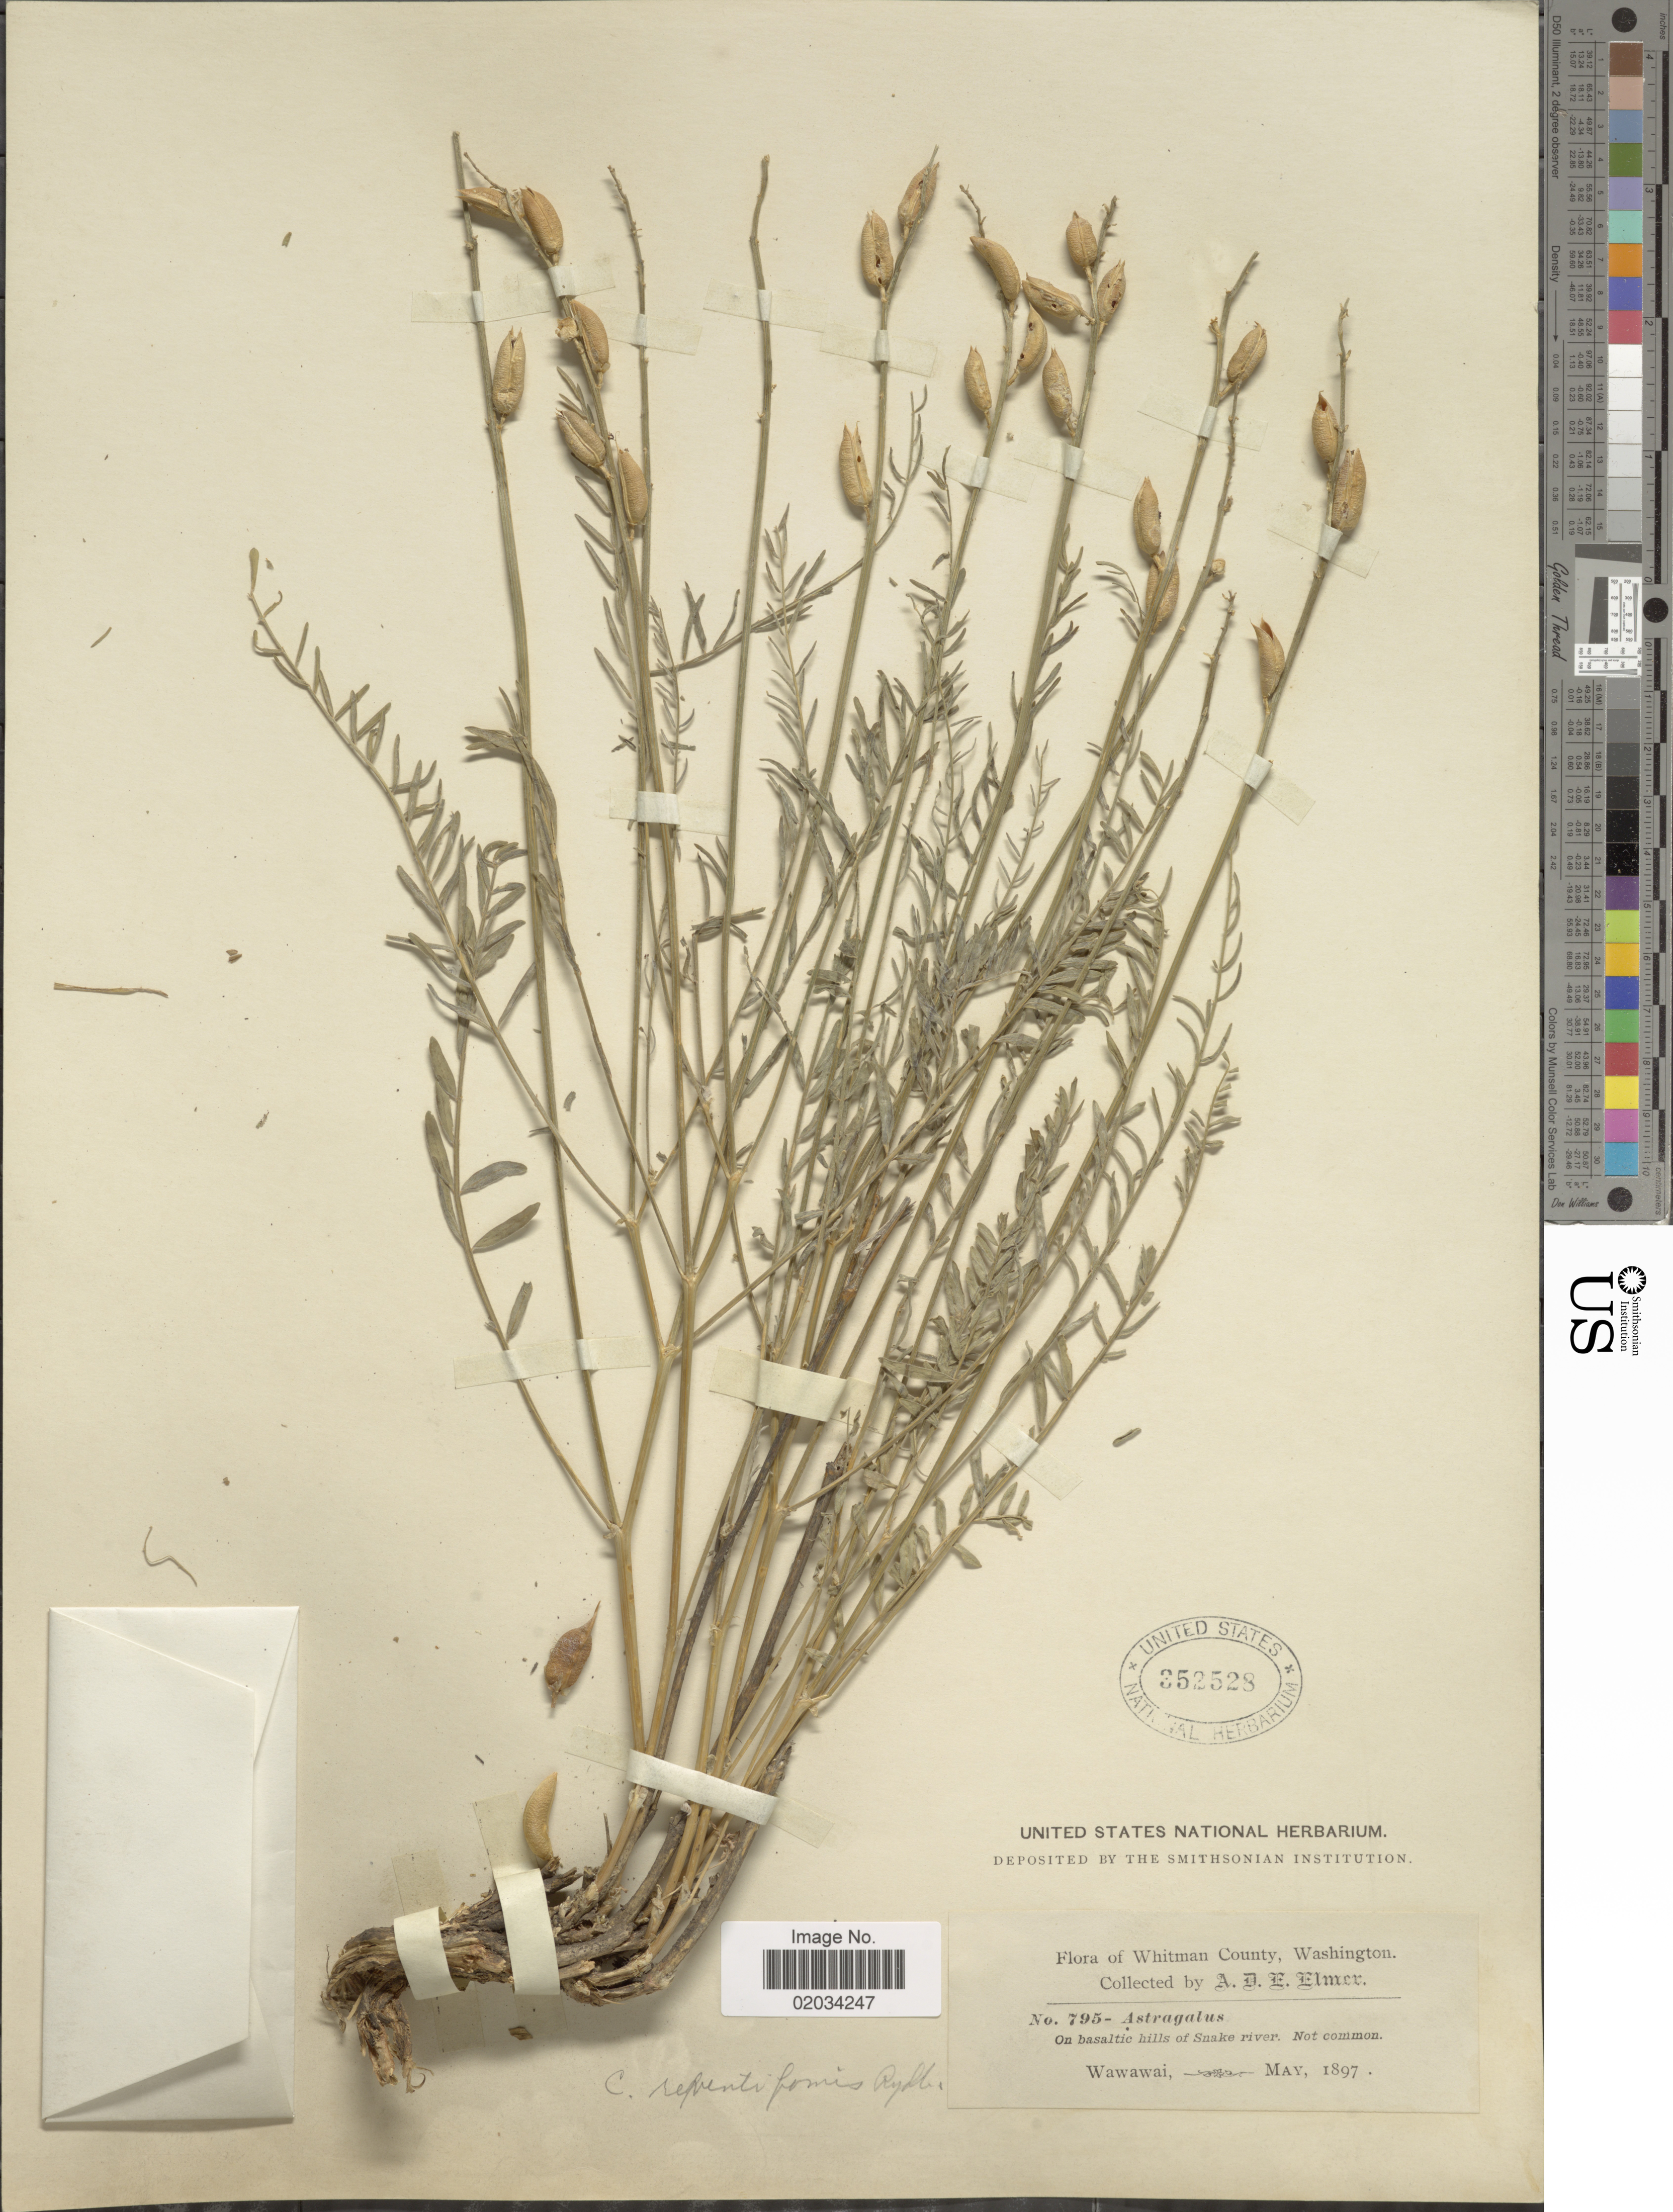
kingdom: Plantae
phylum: Tracheophyta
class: Magnoliopsida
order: Fabales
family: Fabaceae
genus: Astragalus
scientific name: Astragalus reventiformis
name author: (Rydb.) Barneby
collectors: A. D. E. Elmer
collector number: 795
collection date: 1897-05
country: United States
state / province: Washington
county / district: Whitman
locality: Whitman County, Washington. On basaltic hills of Snake river, Wawawai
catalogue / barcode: US 352528